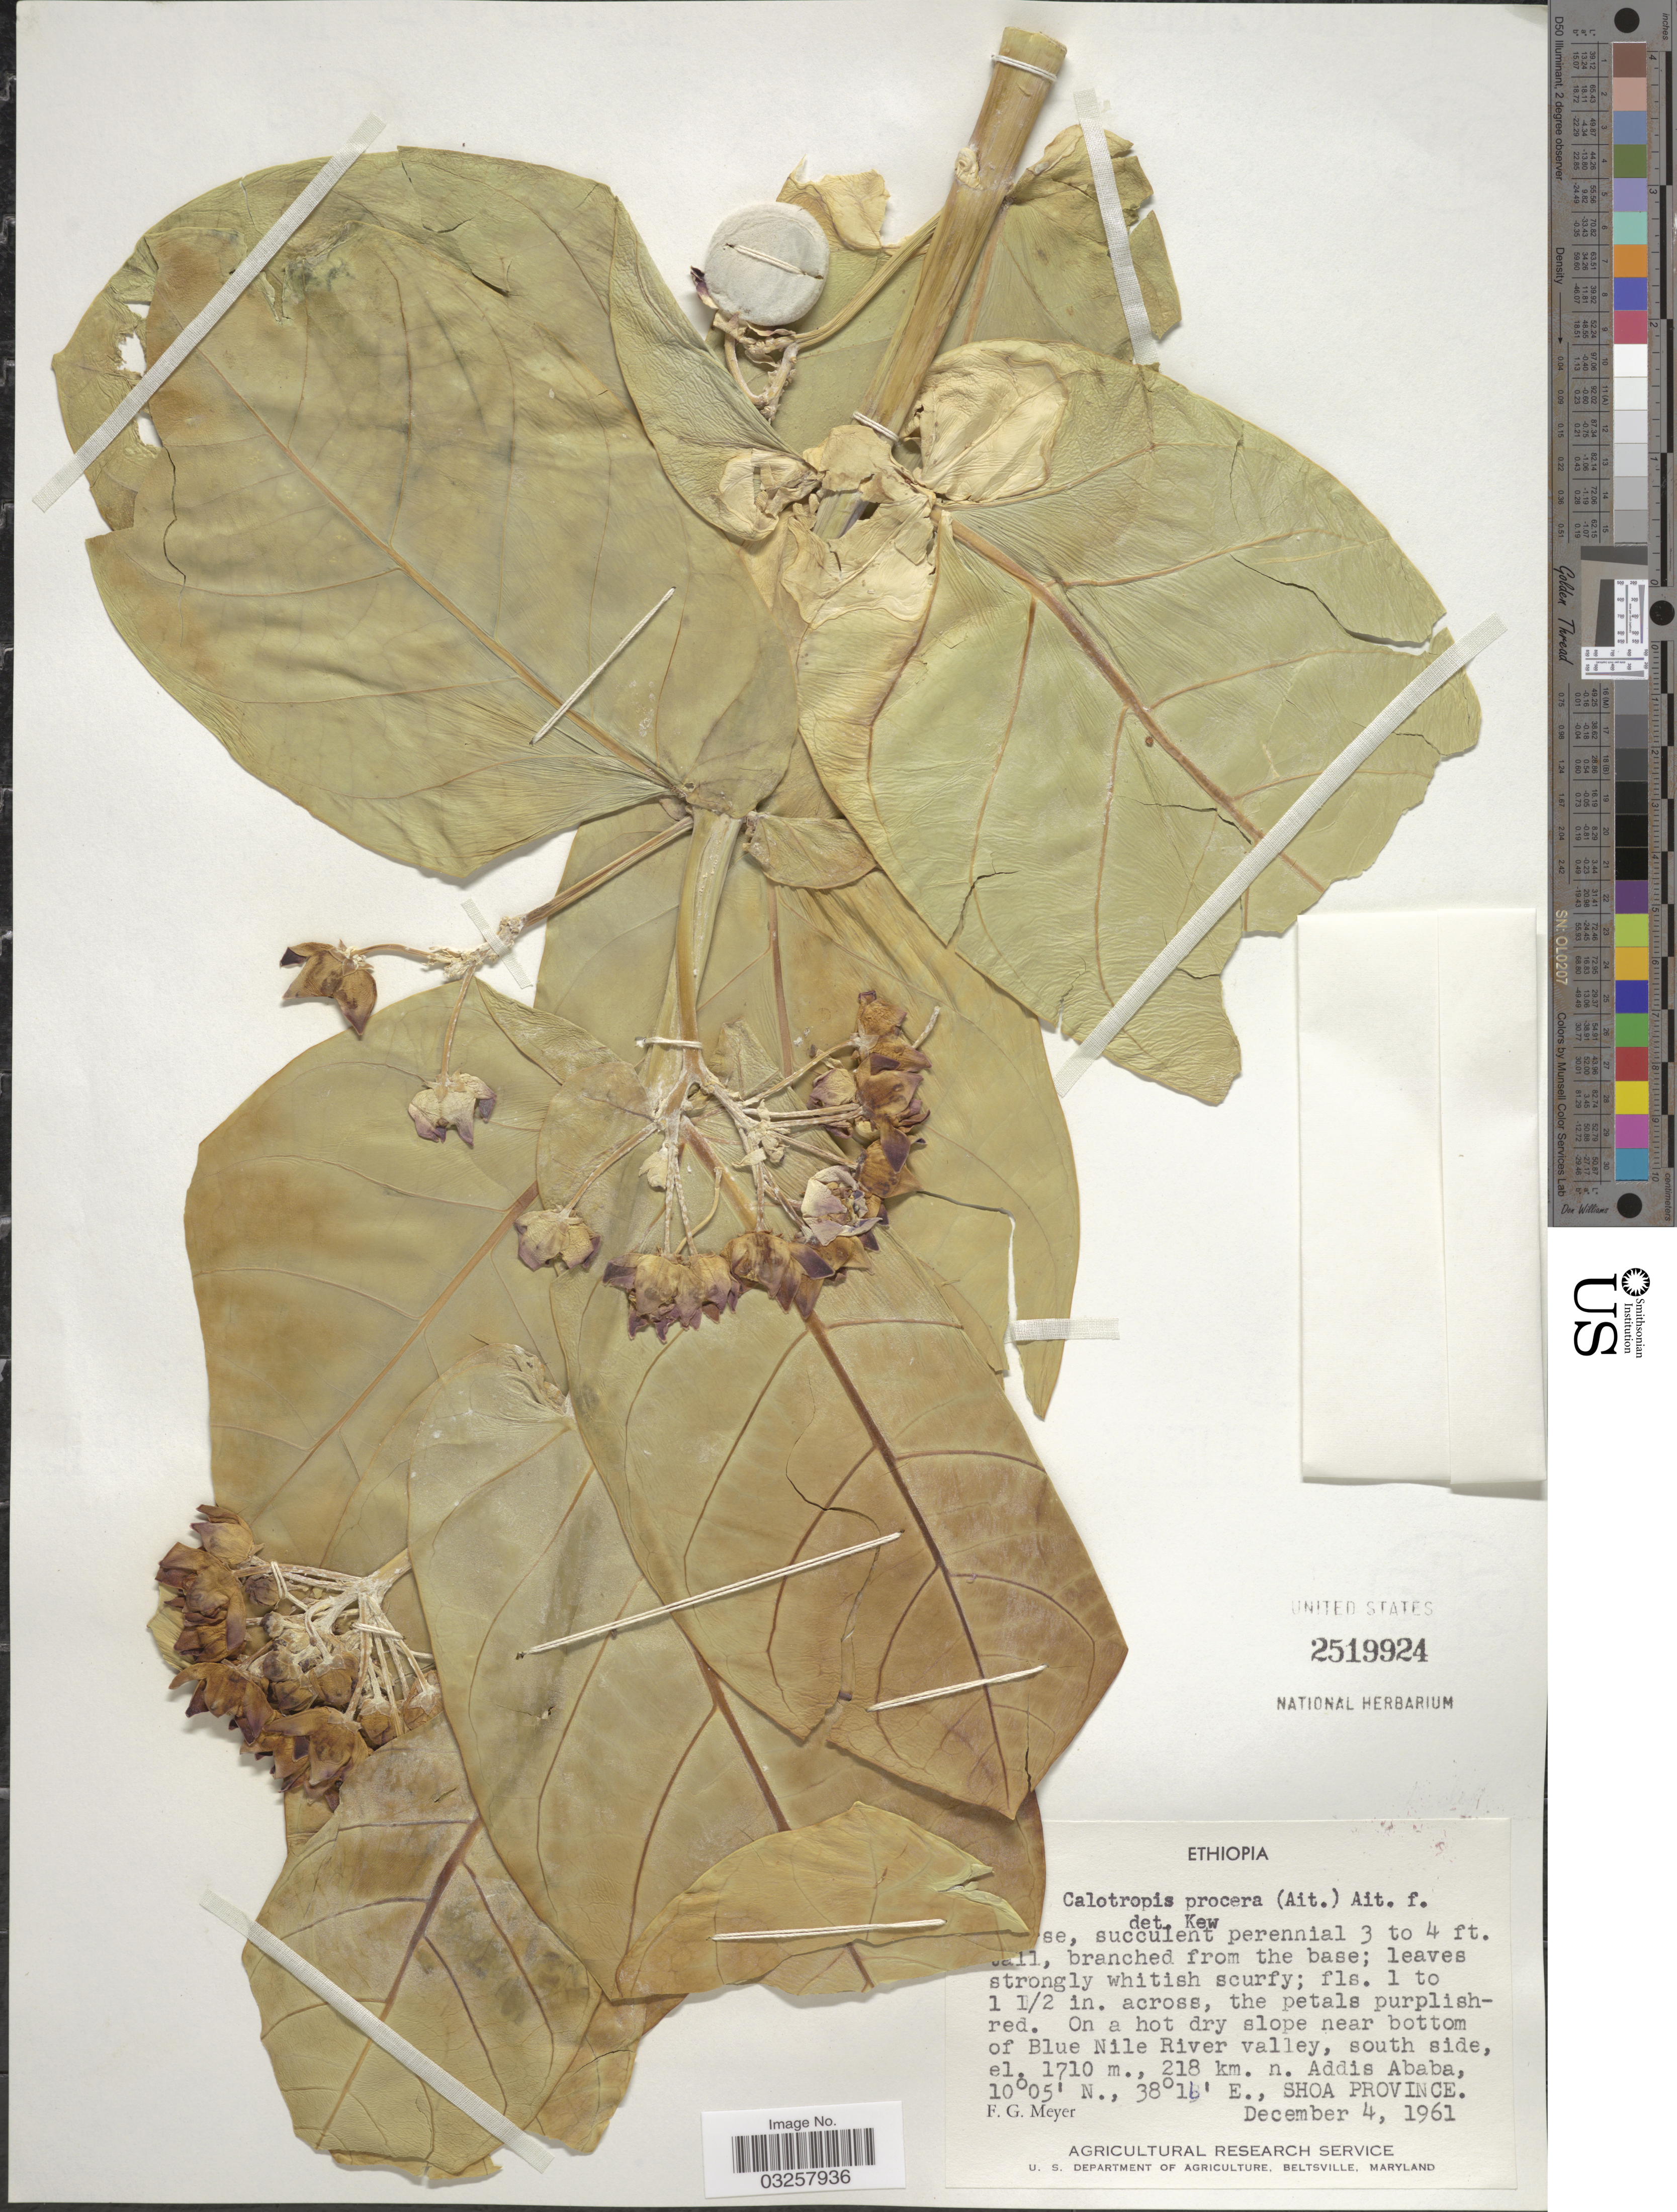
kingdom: Plantae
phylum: Tracheophyta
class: Magnoliopsida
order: Gentianales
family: Apocynaceae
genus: Calotropis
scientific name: Calotropis procera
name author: (Aiton) W.T. Aiton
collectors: F. G. Meyer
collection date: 1961-12-04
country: Ethiopia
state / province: Addis Ababa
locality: Near bottom of Blue Nile River valley, south side, 218 km. n. Addis Ababa, Shoa Province.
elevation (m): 1710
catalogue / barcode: US 2519924